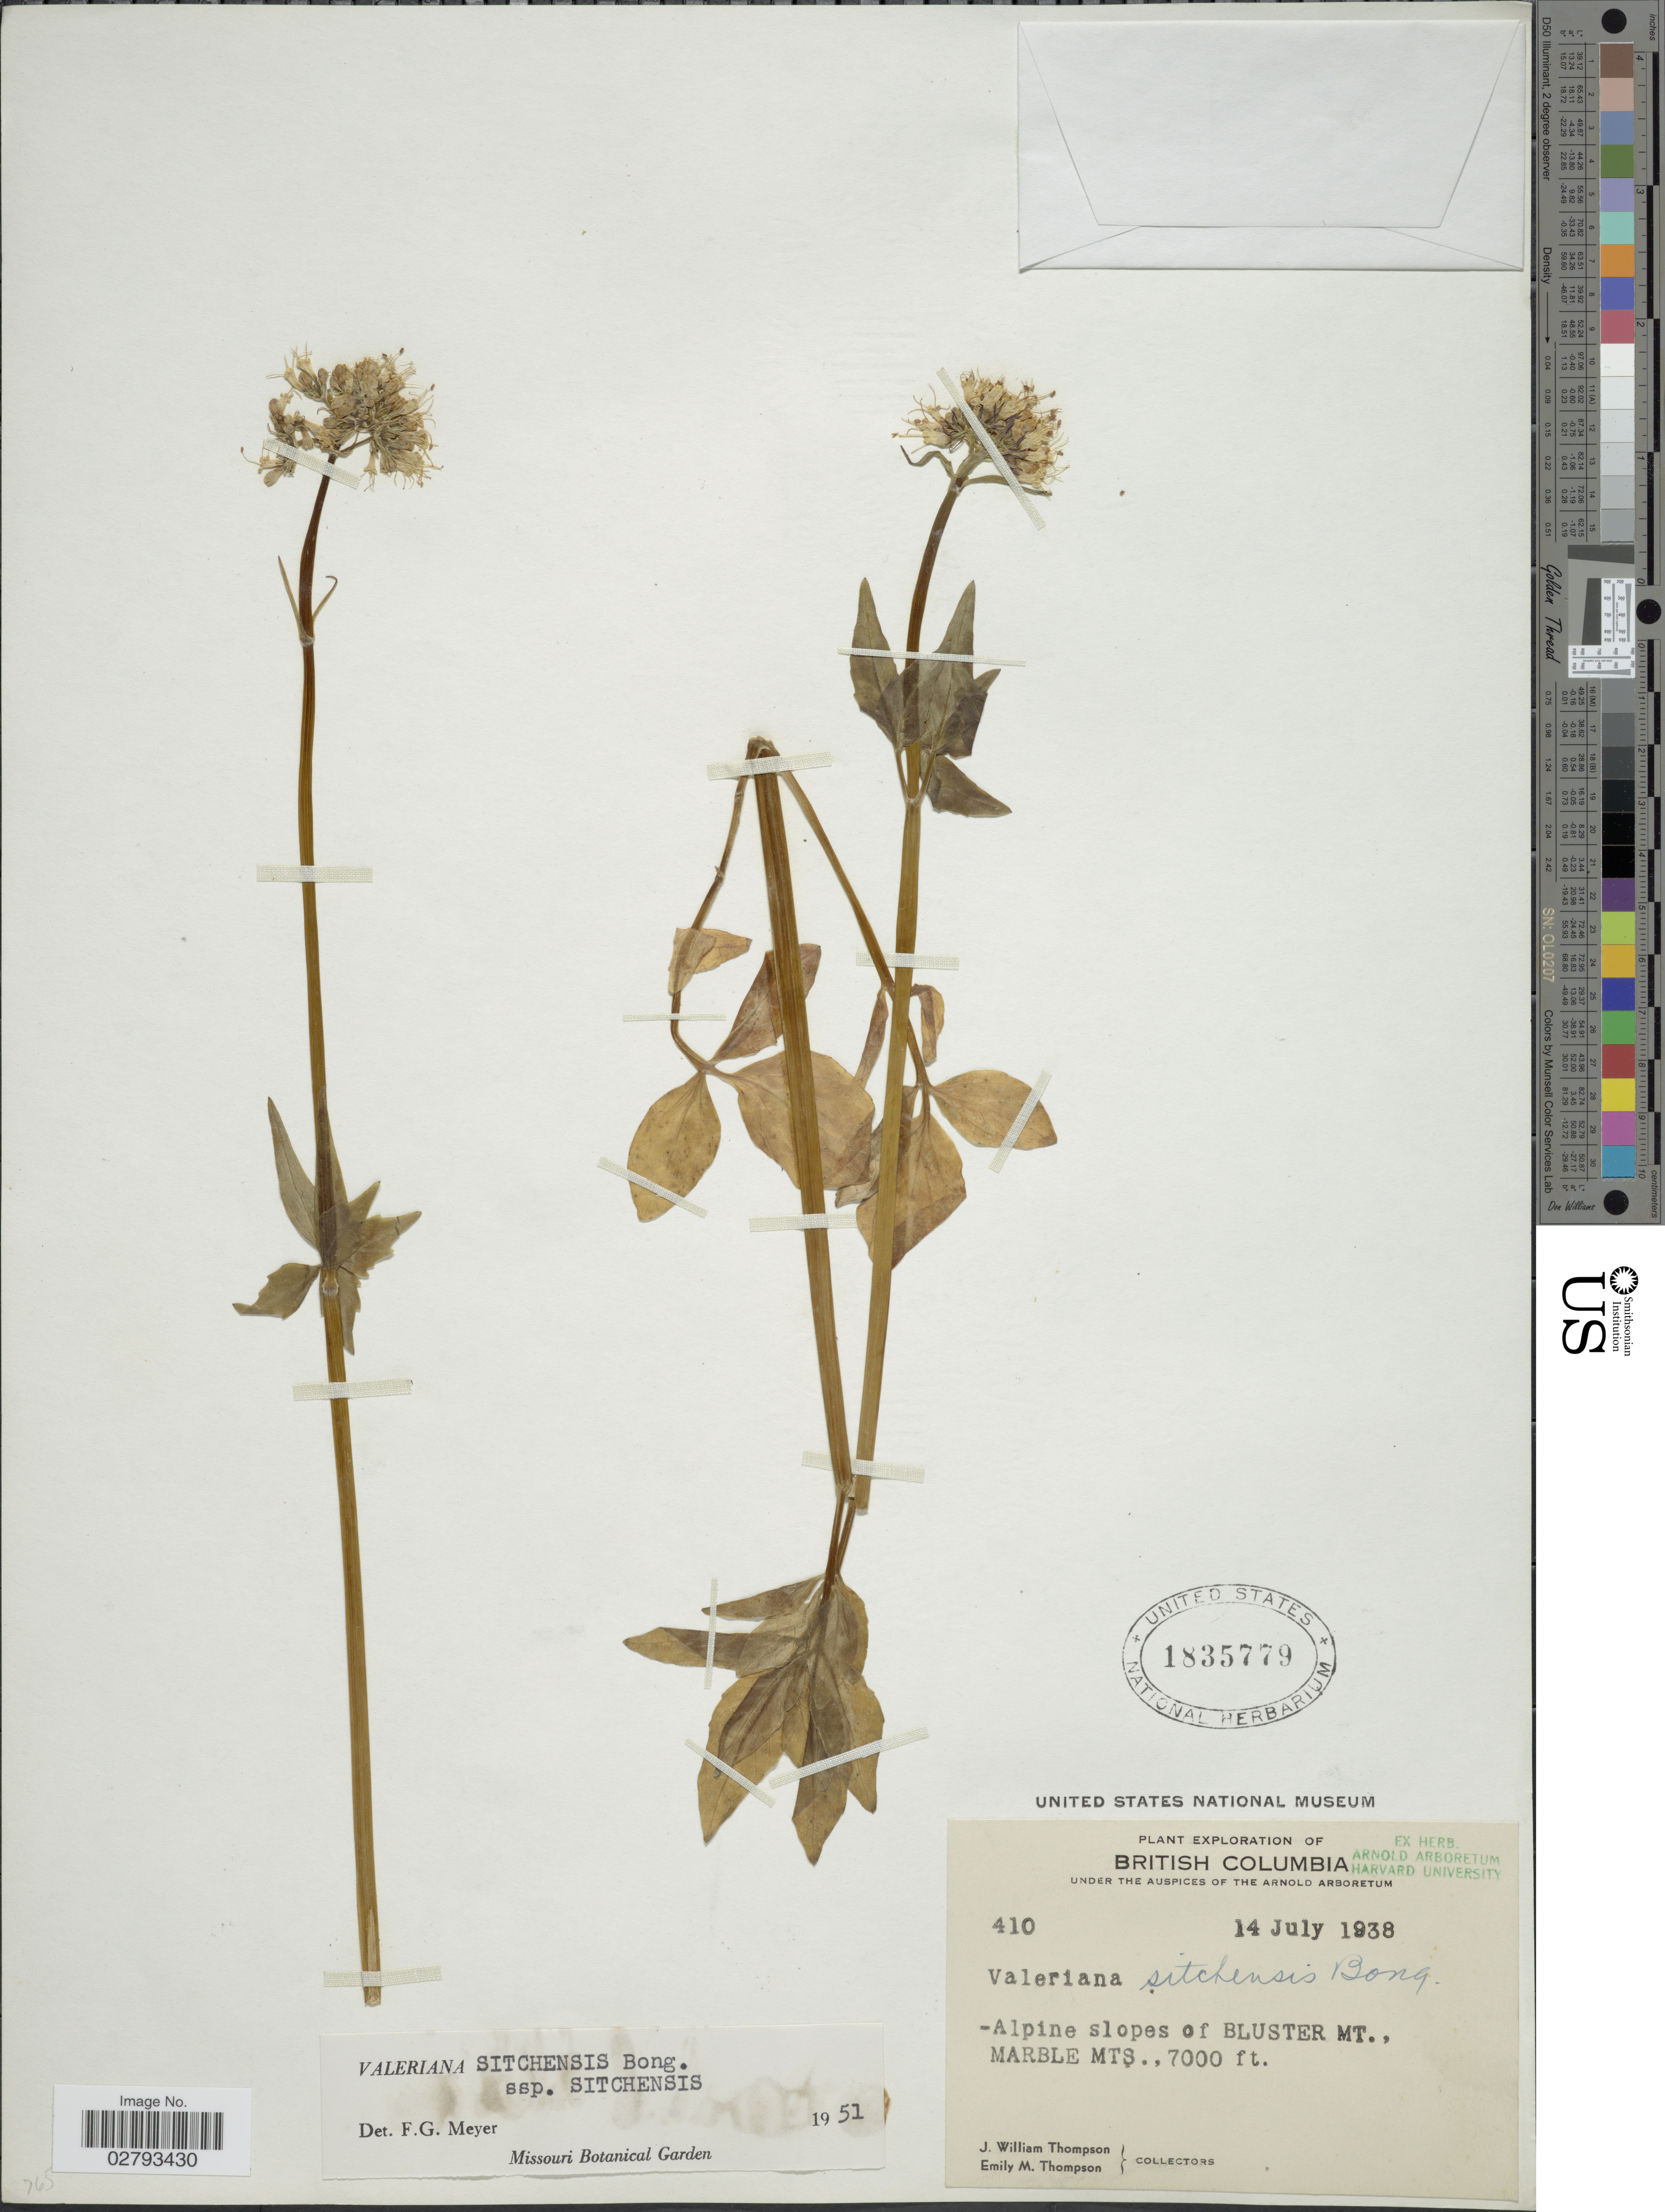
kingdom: Plantae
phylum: Tracheophyta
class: Magnoliopsida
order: Dipsacales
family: Caprifoliaceae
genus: Valeriana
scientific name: Valeriana sitchensis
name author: Bong.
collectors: J. W. Thompson & E. M. Thompson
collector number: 410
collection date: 1938-07-14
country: Canada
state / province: British Columbia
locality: Alpine slopes of Bluster Mt., Marble Mts.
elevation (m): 2134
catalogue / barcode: US 1835779